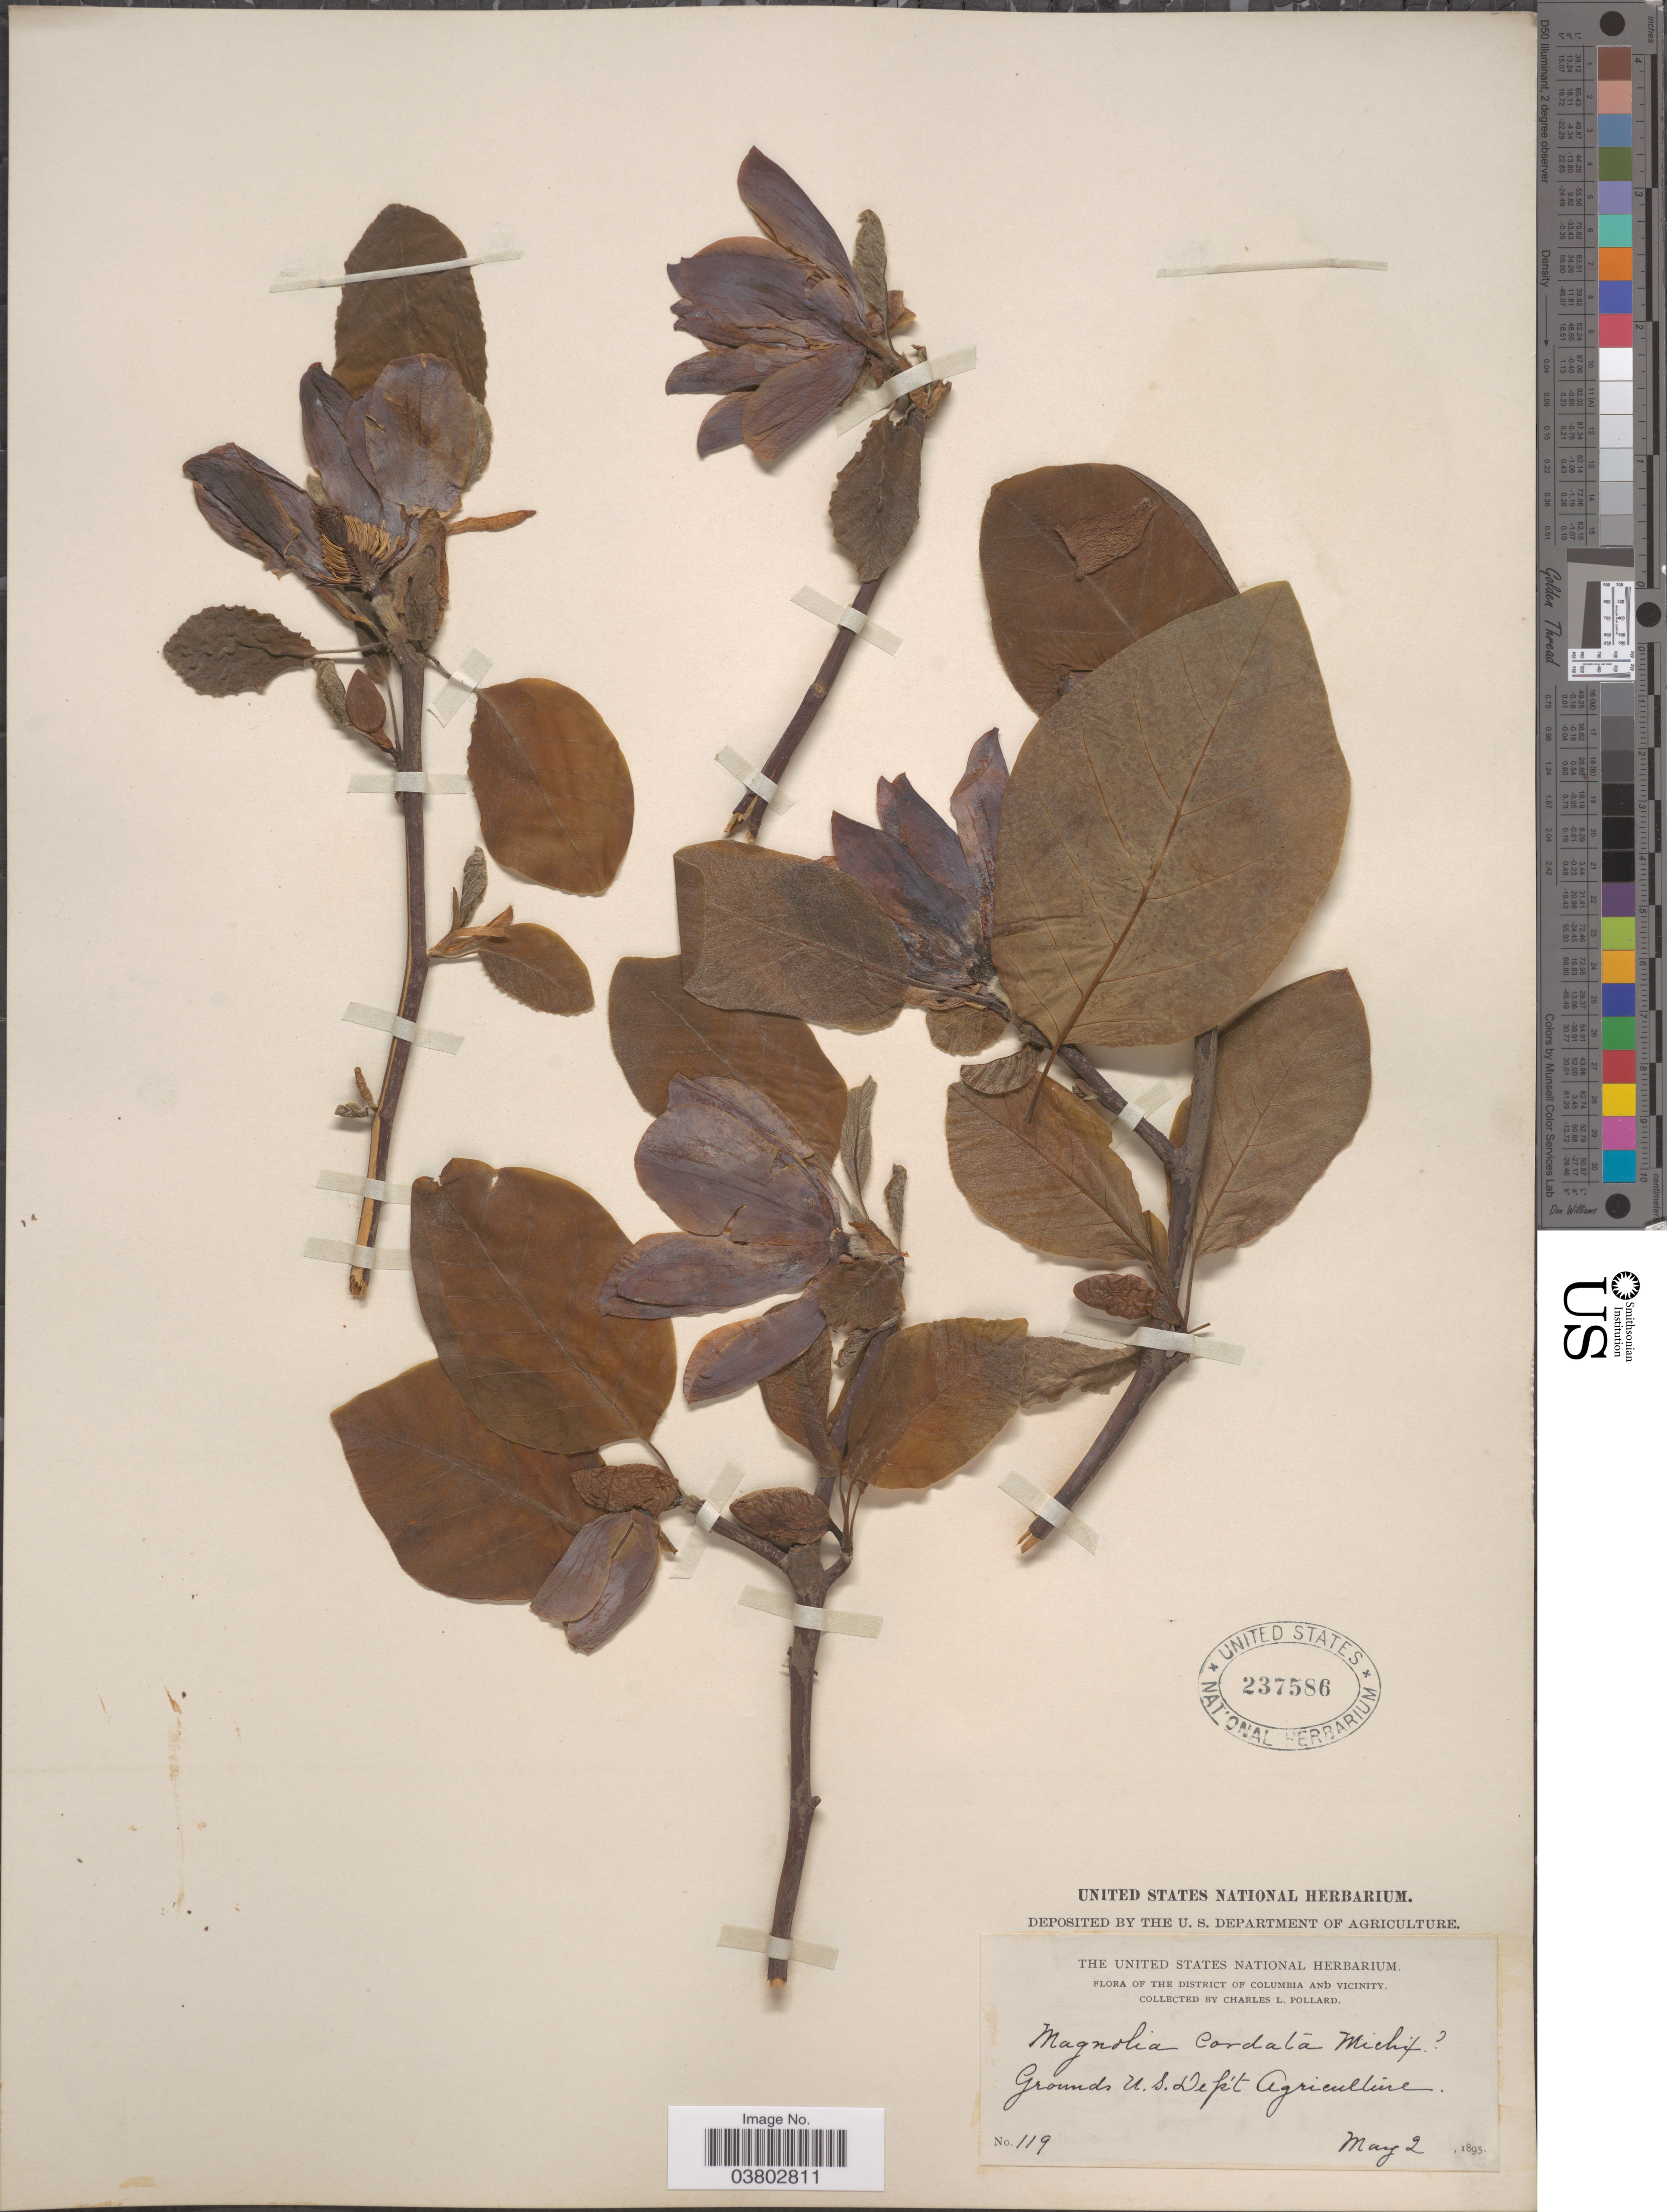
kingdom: Plantae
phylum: Tracheophyta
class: Magnoliopsida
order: Magnoliales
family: Magnoliaceae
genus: Magnolia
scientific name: Magnolia cordata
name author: Michx.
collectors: C. L. Pollard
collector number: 119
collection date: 1895-05-02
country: United States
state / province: District of Columbia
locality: The District of Columbia and Vicinity. Grounds U.S. Dep't Agriculture.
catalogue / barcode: US 237586